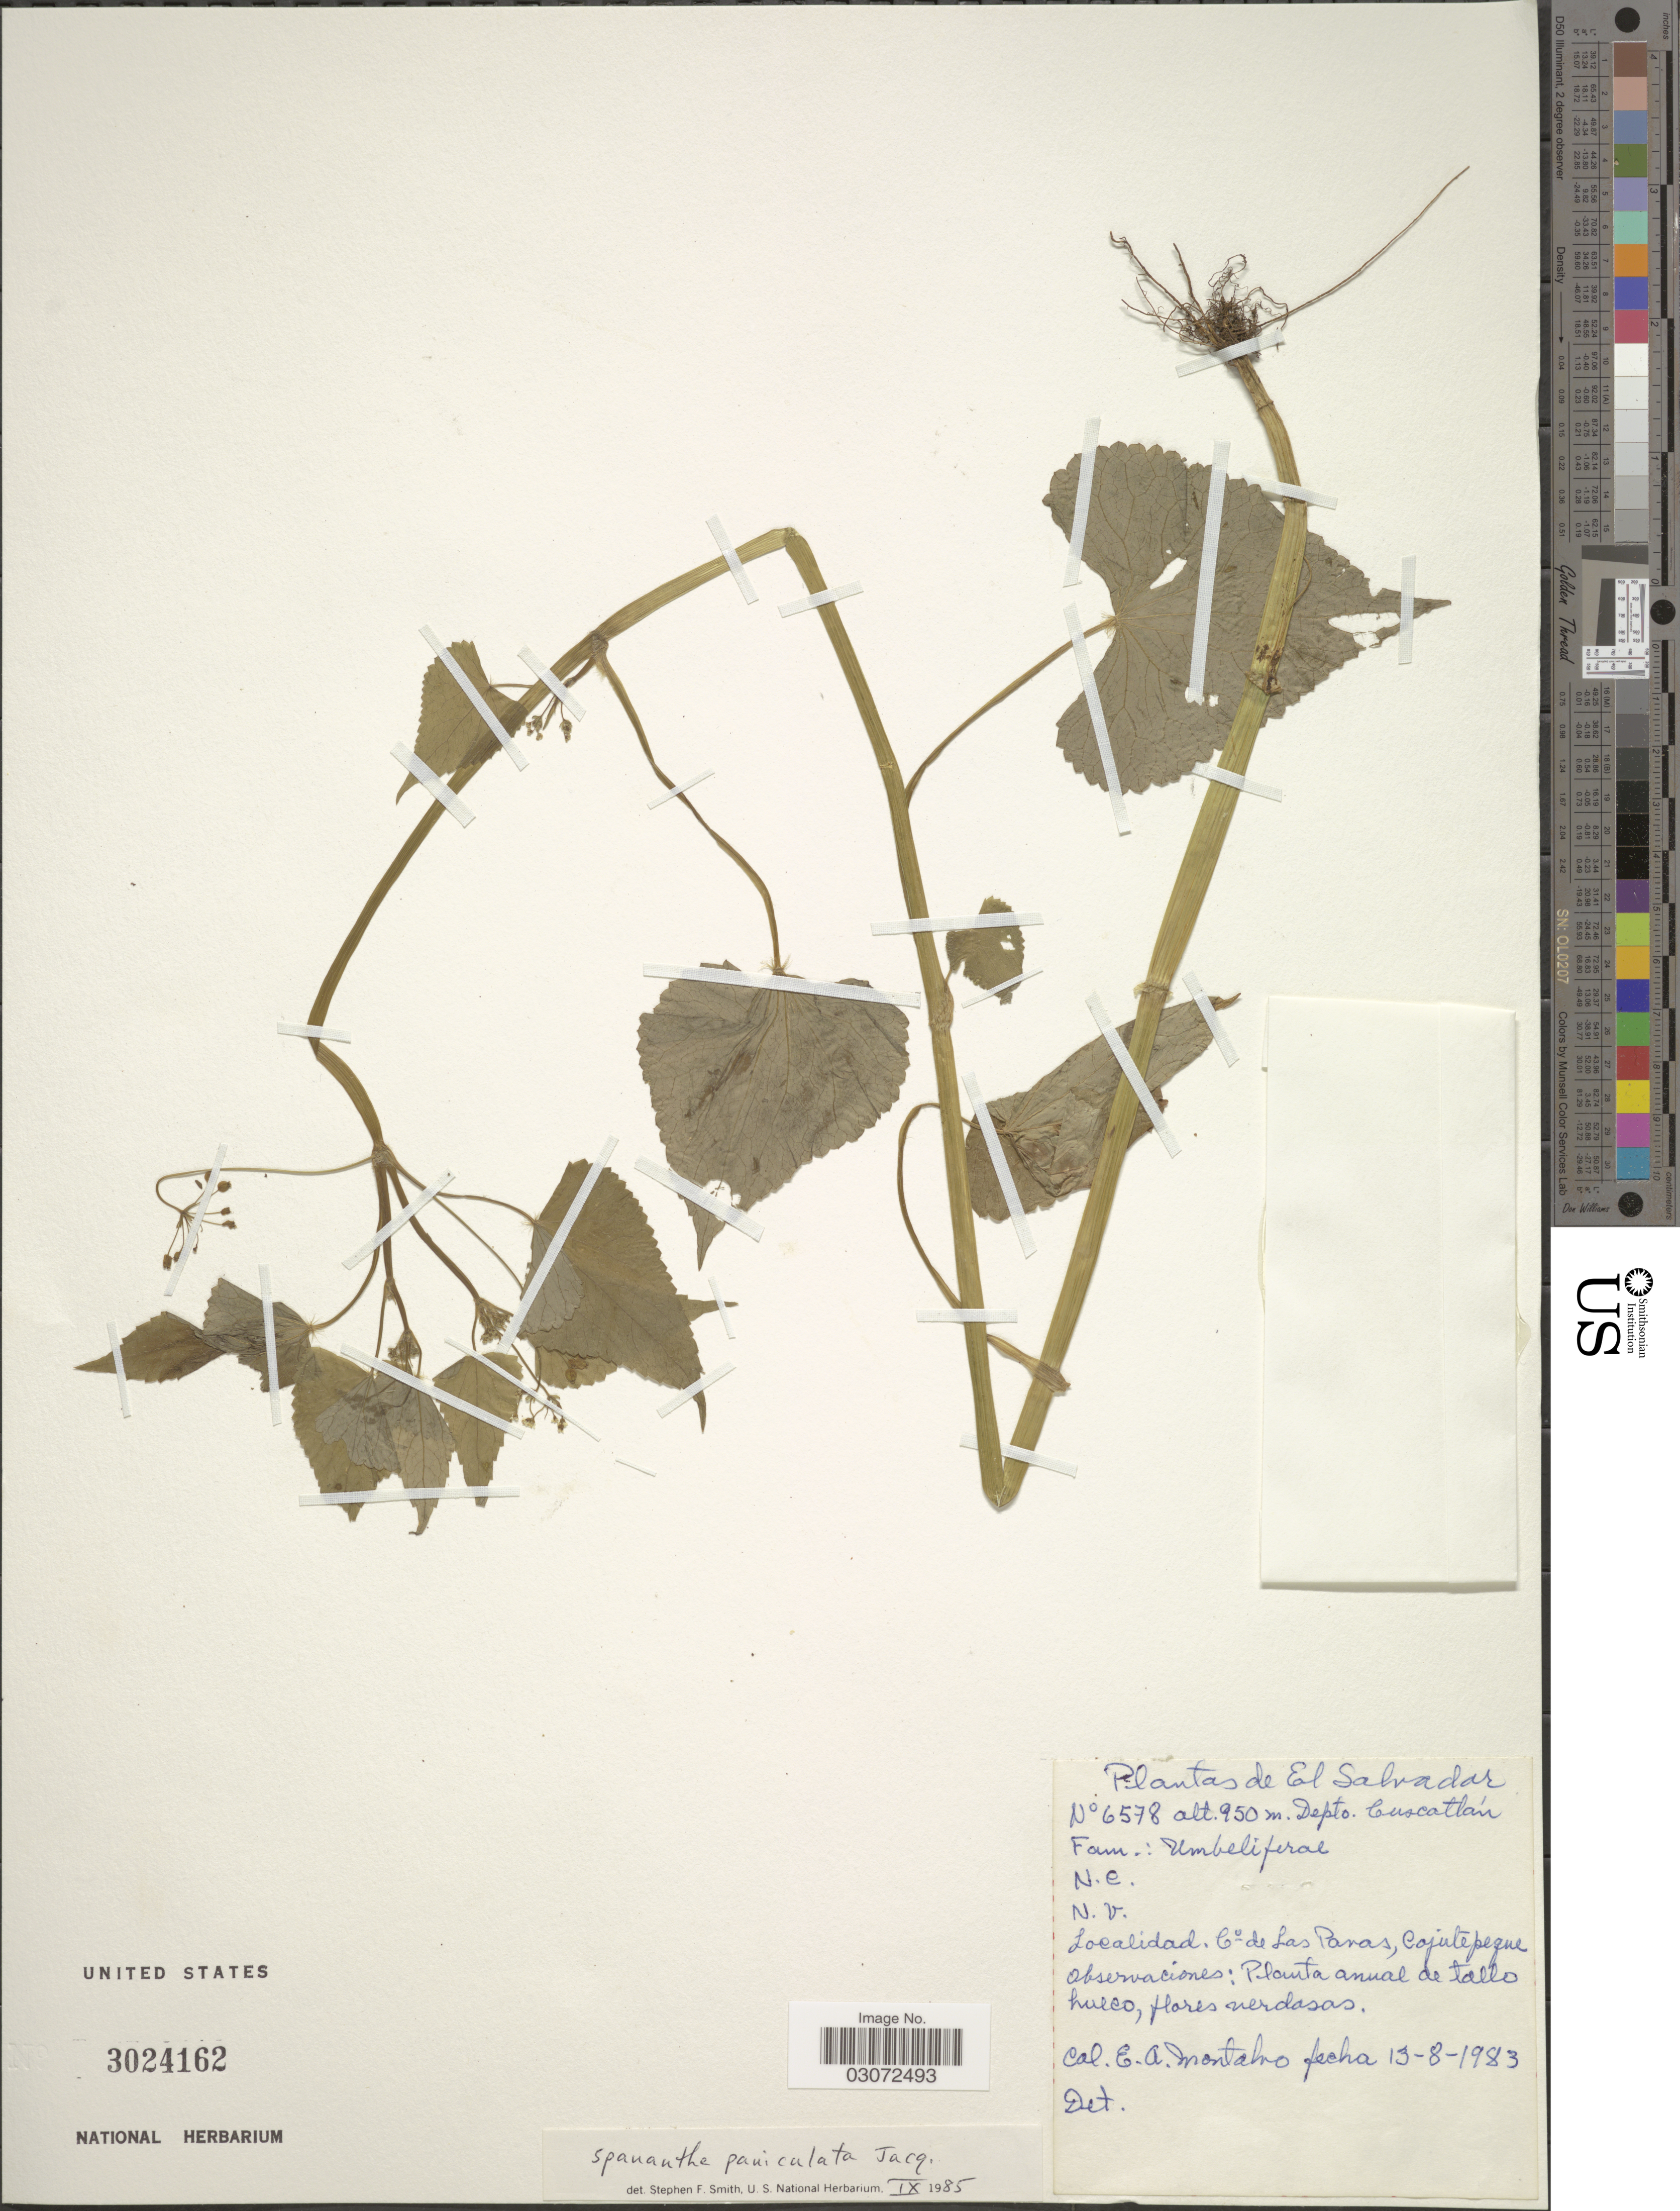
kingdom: Plantae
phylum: Tracheophyta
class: Magnoliopsida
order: Apiales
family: Apiaceae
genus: Spananthe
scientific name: Spananthe paniculata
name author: Jacq.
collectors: E. A. Montalvo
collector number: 6578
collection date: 1983-08-13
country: El Salvador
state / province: Cuscatlan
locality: Depto. Cuscatlán, C de Las Paras, Cajutepeque.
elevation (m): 950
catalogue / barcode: US 3024162